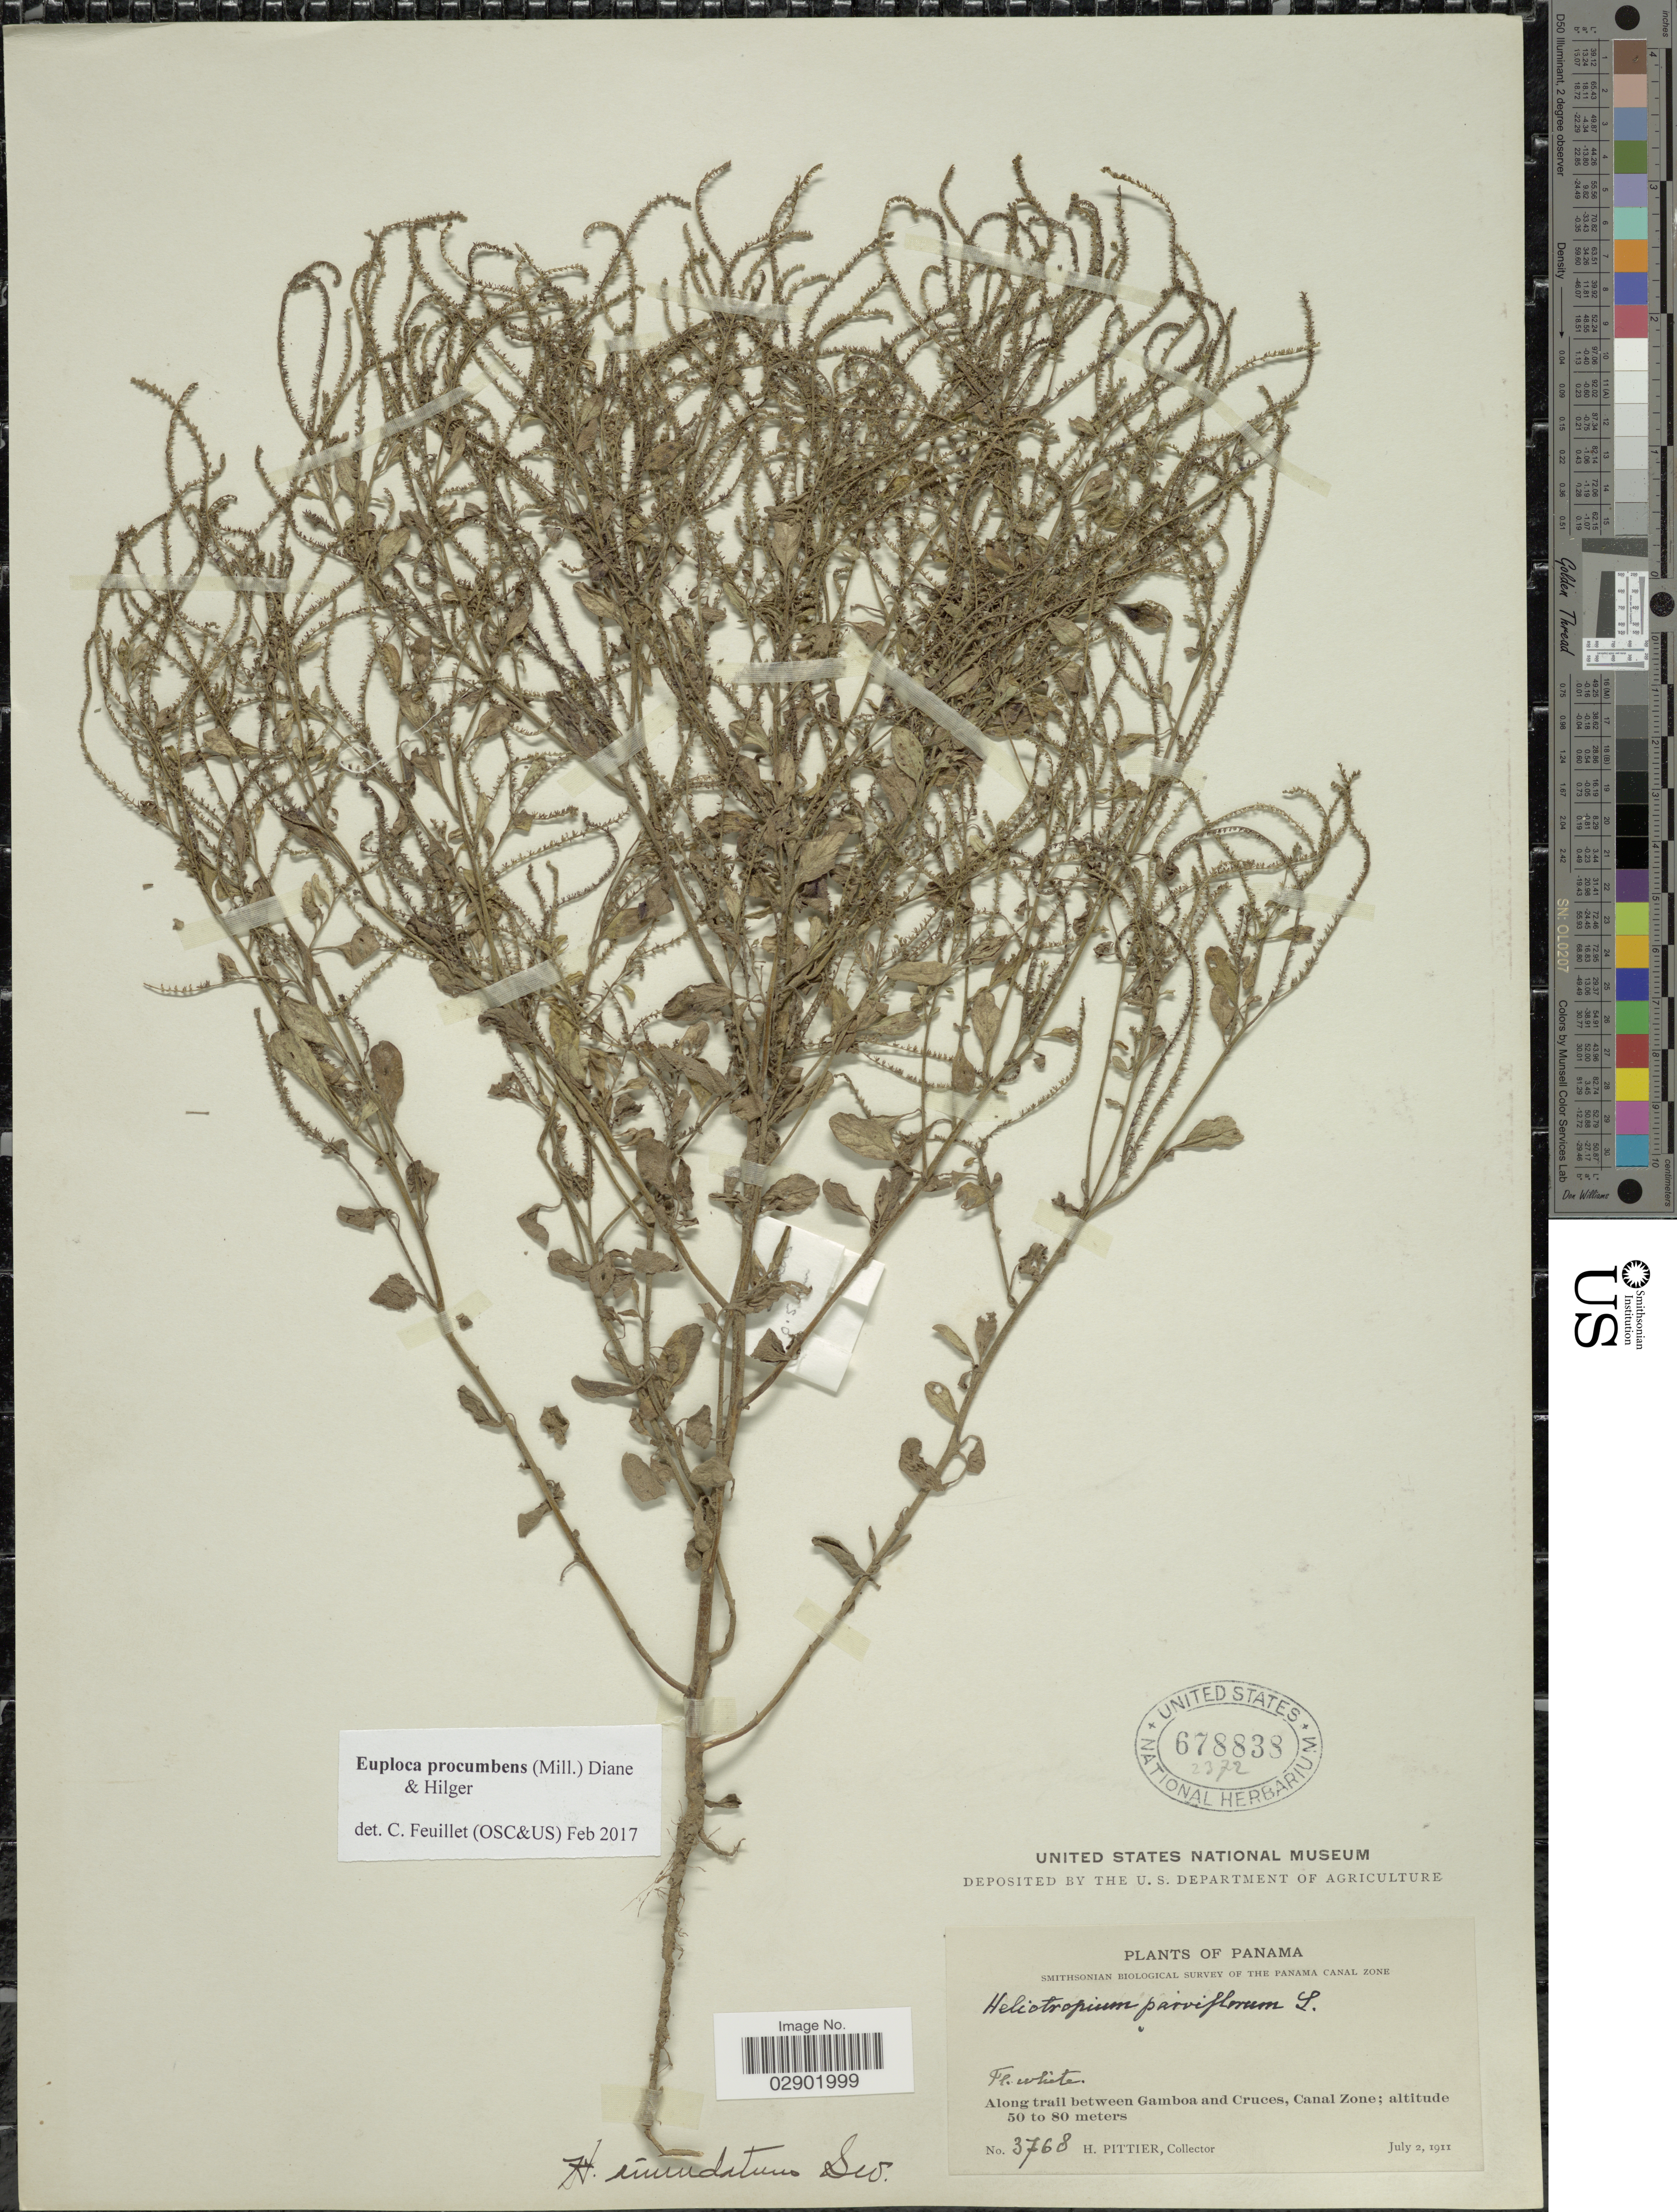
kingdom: Plantae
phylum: Tracheophyta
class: Magnoliopsida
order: Boraginales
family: Heliotropiaceae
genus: Euploca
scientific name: Euploca procumbens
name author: (Mill.) Diane & Hilger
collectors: H. F. Pittier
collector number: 3768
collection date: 1911-07-02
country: Panama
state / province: Colón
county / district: Canal Zone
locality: Canal Zone. Along trail between Gamboa and Cruces.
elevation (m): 50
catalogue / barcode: US 678838